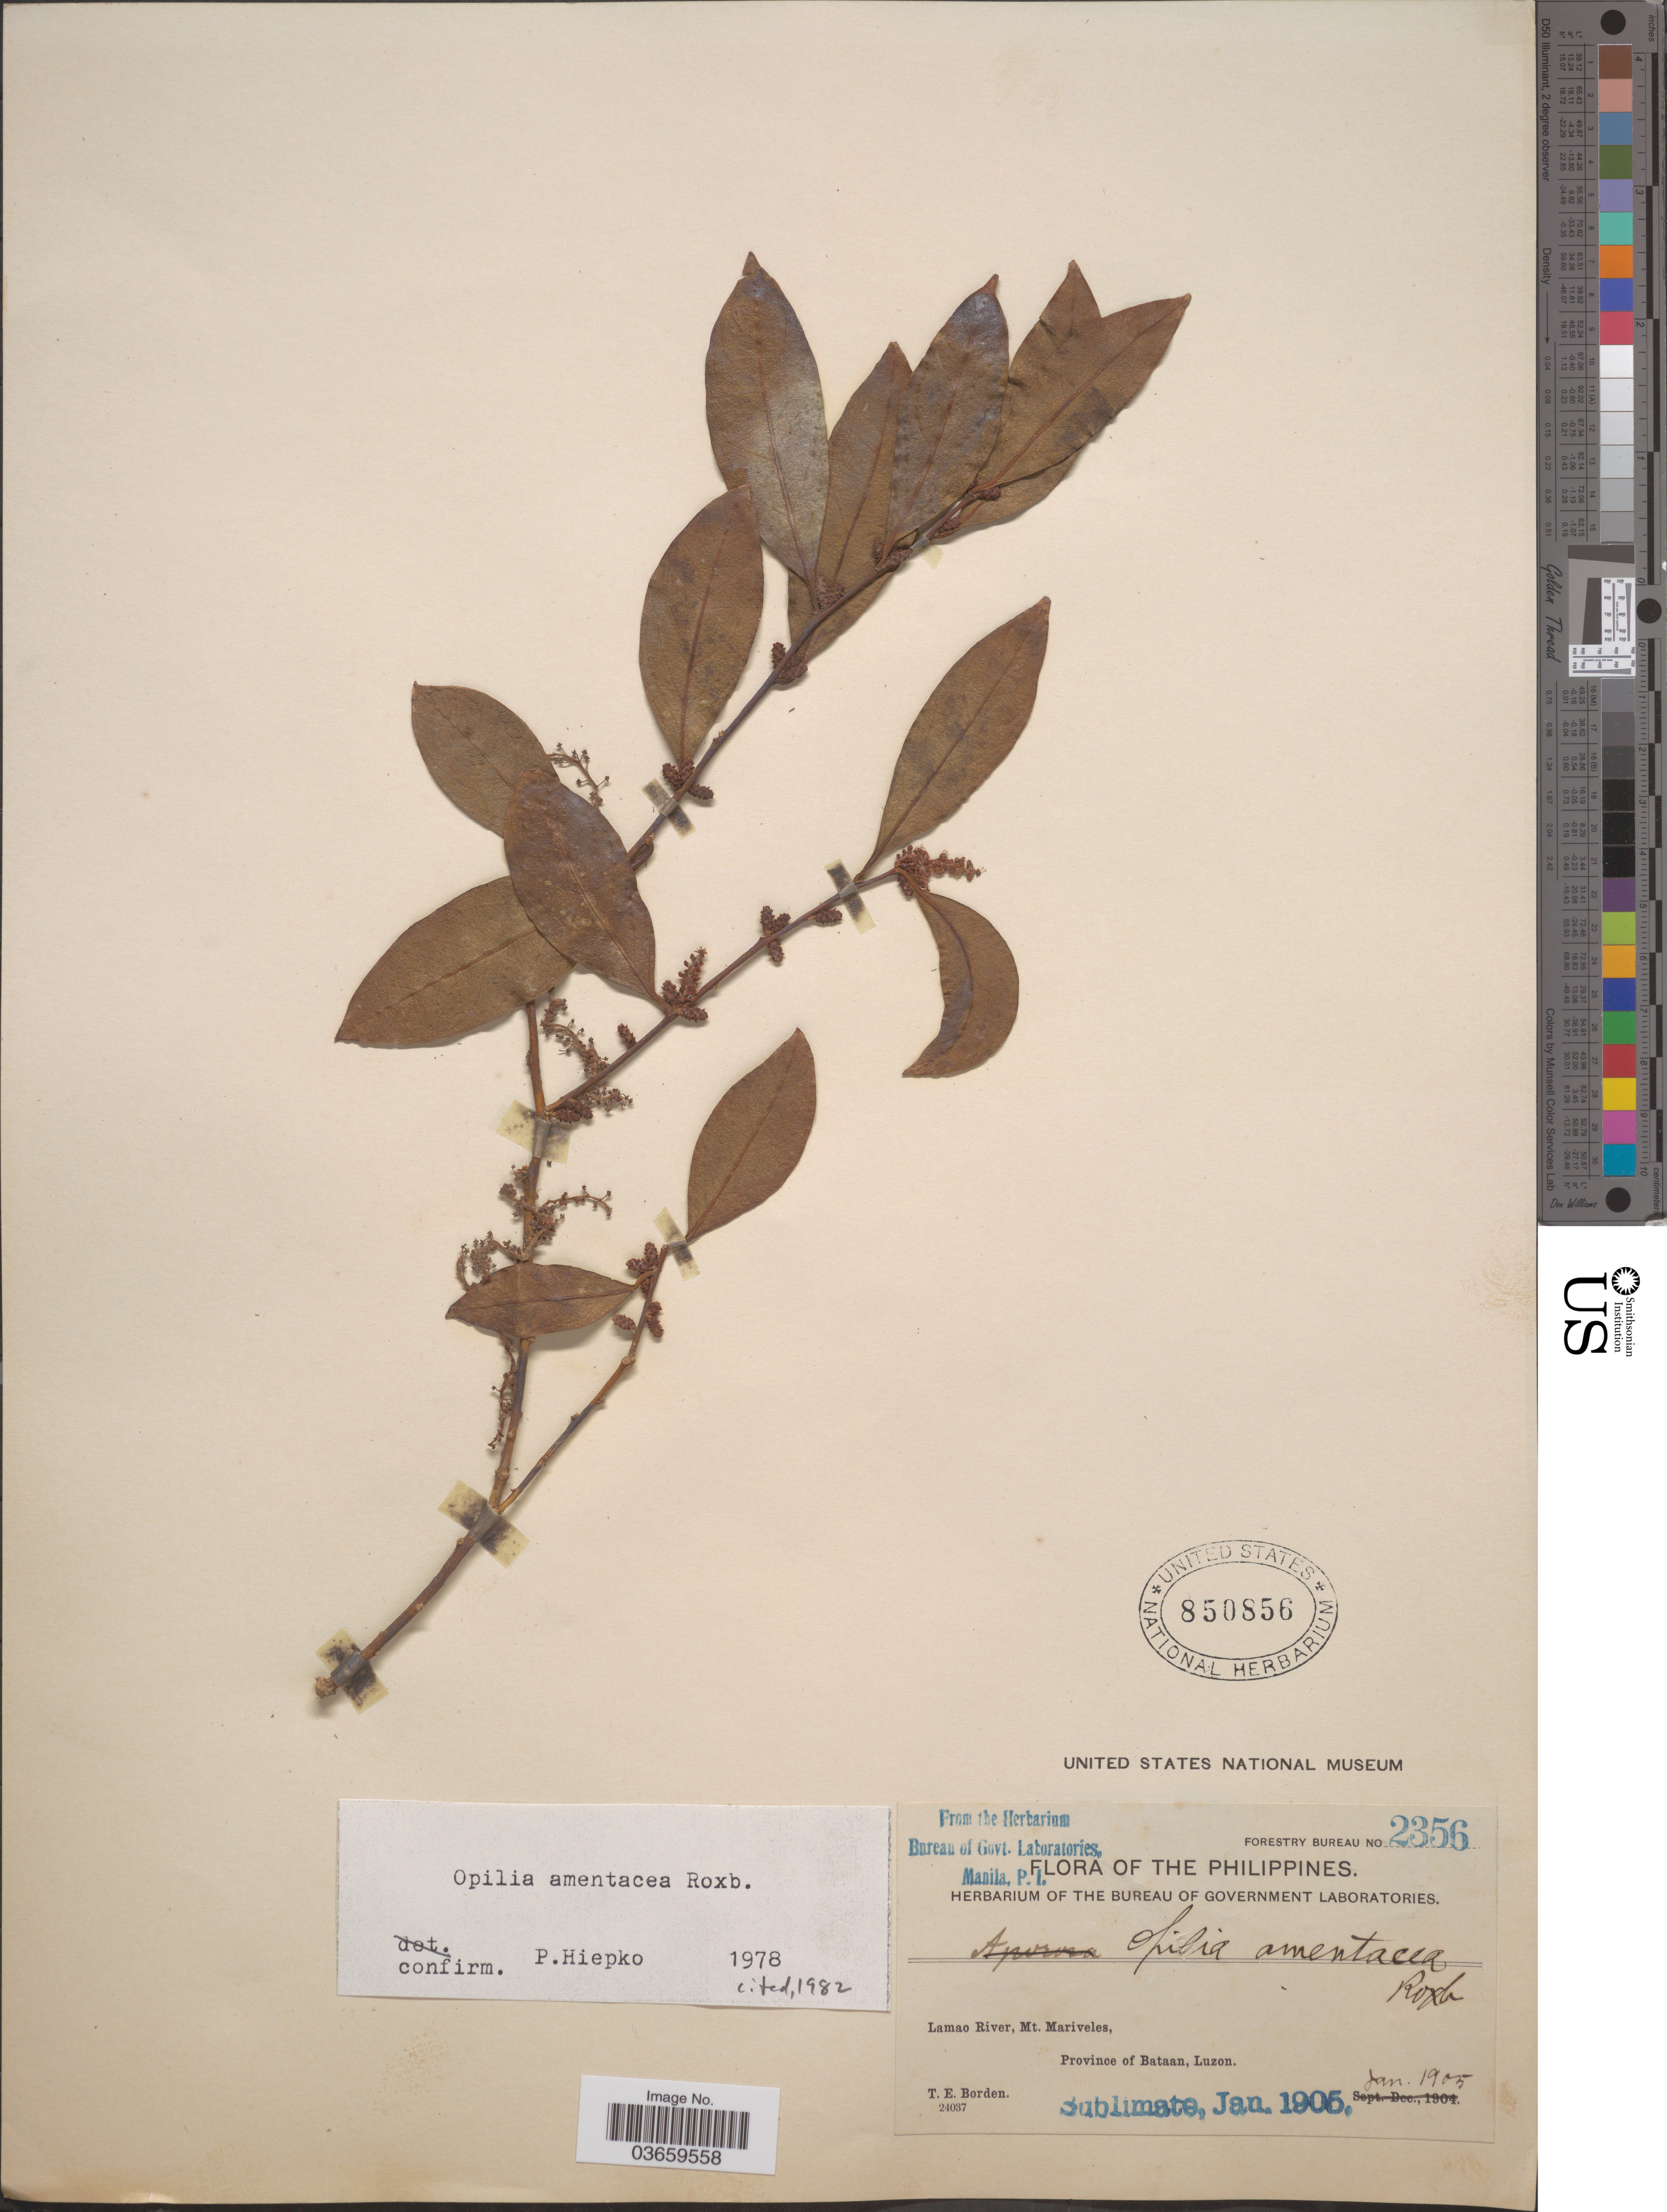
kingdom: Plantae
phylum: Tracheophyta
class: Magnoliopsida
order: Santalales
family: Opiliaceae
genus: Opilia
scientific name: Opilia amentacea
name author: Roxb.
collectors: T. E. Borden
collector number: Forestry Bureau 2356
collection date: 1905-01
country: Philippines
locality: Lamao River, Mt. Mariveles, Province of Bataan, Luzon.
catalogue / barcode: US 850856